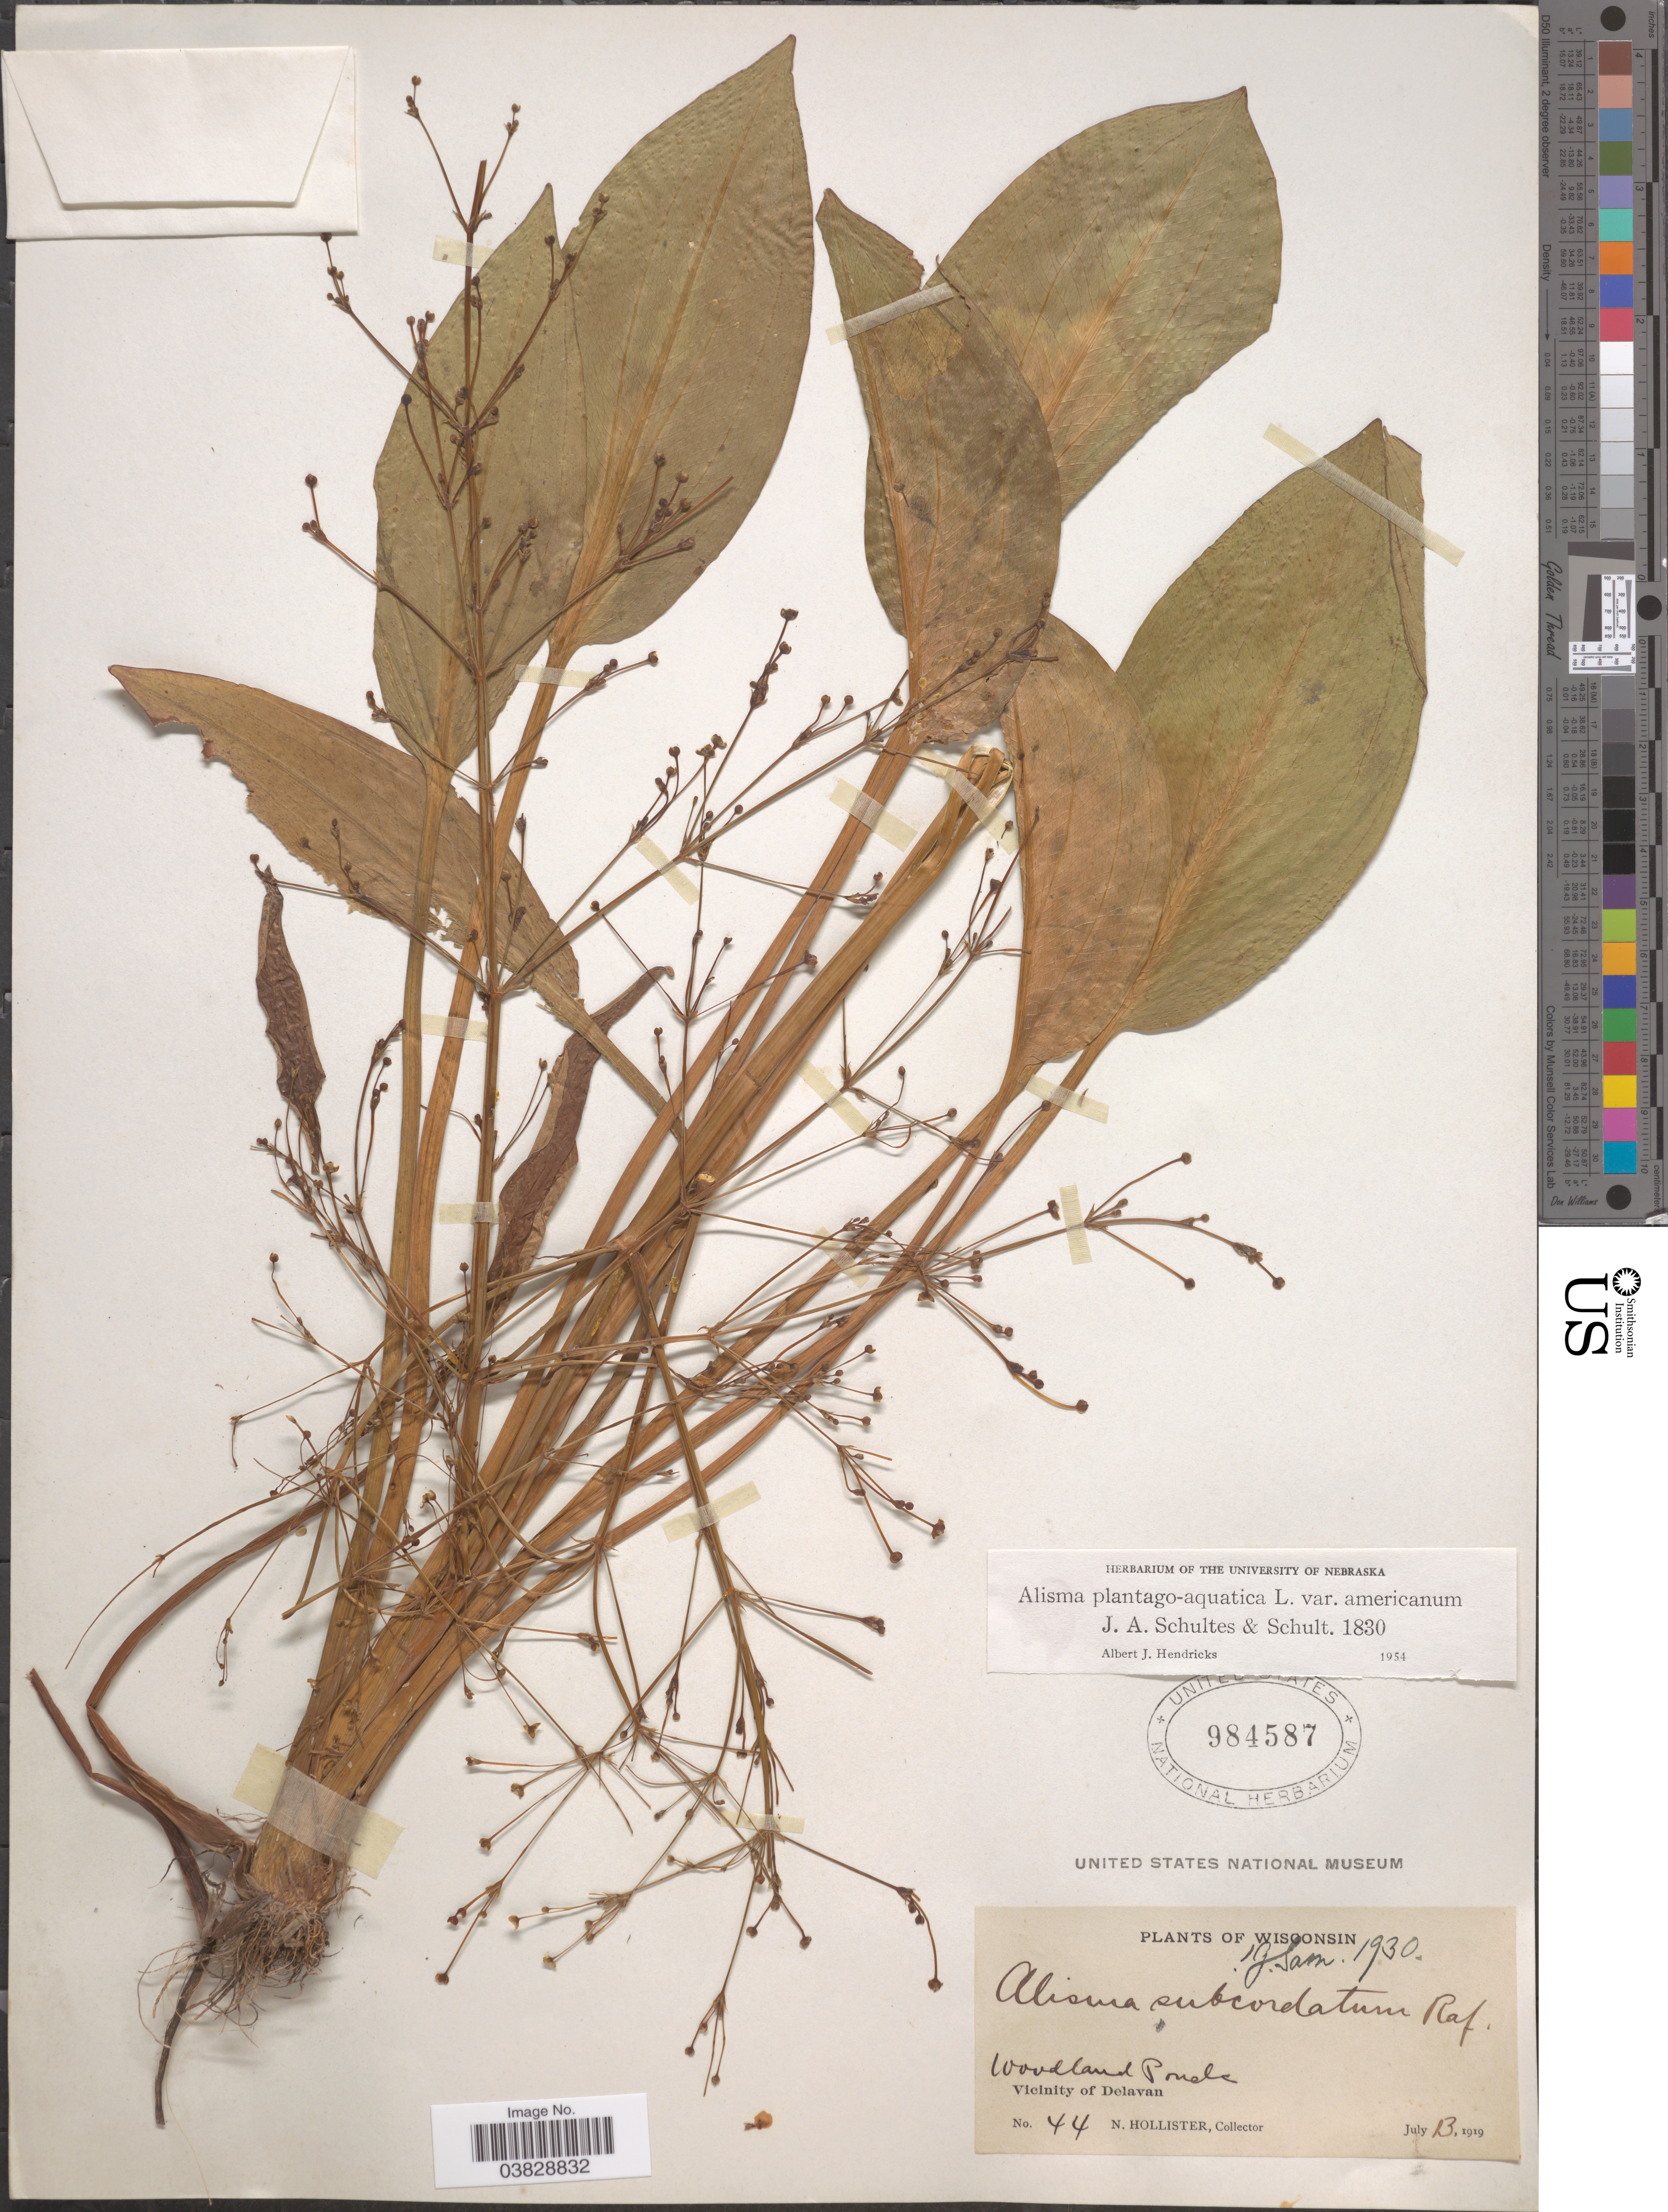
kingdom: Plantae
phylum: Tracheophyta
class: Liliopsida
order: Alismatales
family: Alismataceae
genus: Alisma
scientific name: Alisma plantago-aquatica var. americanum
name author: L.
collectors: N. Hollister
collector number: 44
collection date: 1919-07-13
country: United States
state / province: Wisconsin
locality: Woodland Pond. Vicinity of Delavan.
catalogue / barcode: US 984587